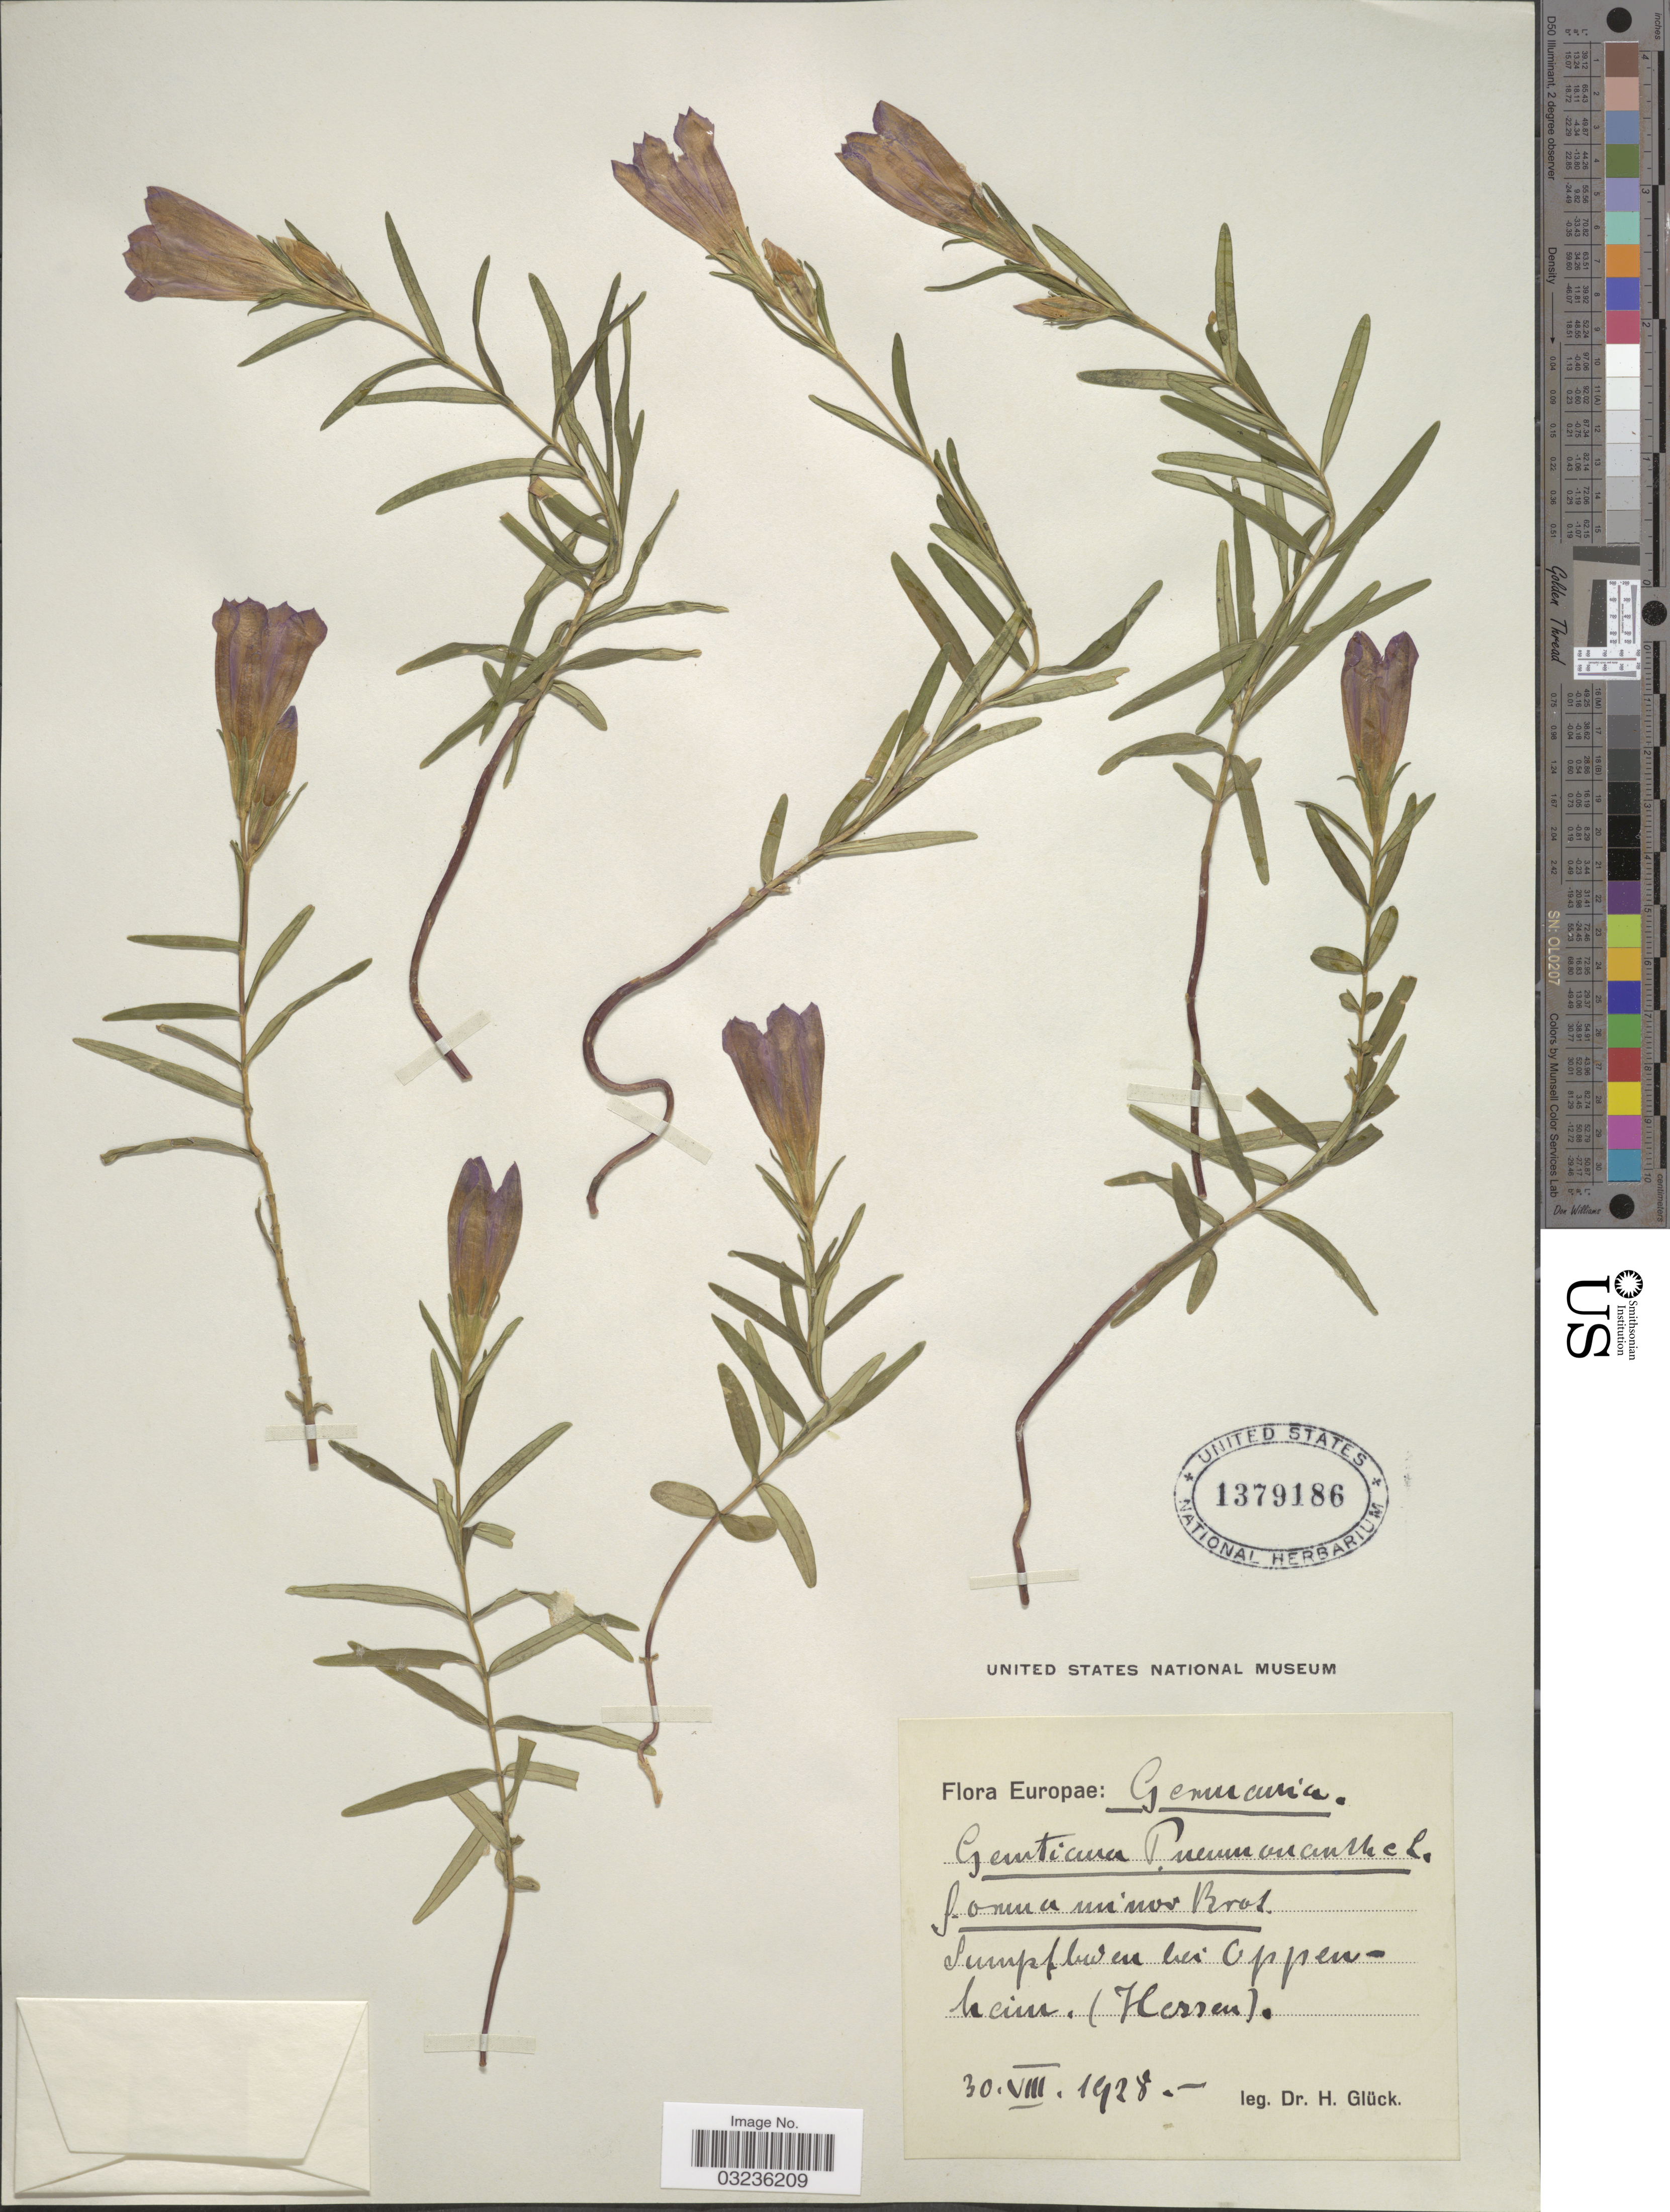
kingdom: Plantae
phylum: Tracheophyta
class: Magnoliopsida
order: Gentianales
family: Gentianaceae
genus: Gentiana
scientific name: Gentiana pneumonanthe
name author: L.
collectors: H. Glück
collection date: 1928-08-30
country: Germany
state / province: Hesse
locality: Germania, Sumpfbaden bei Oppenheim (Hessen).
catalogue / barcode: US 1379186